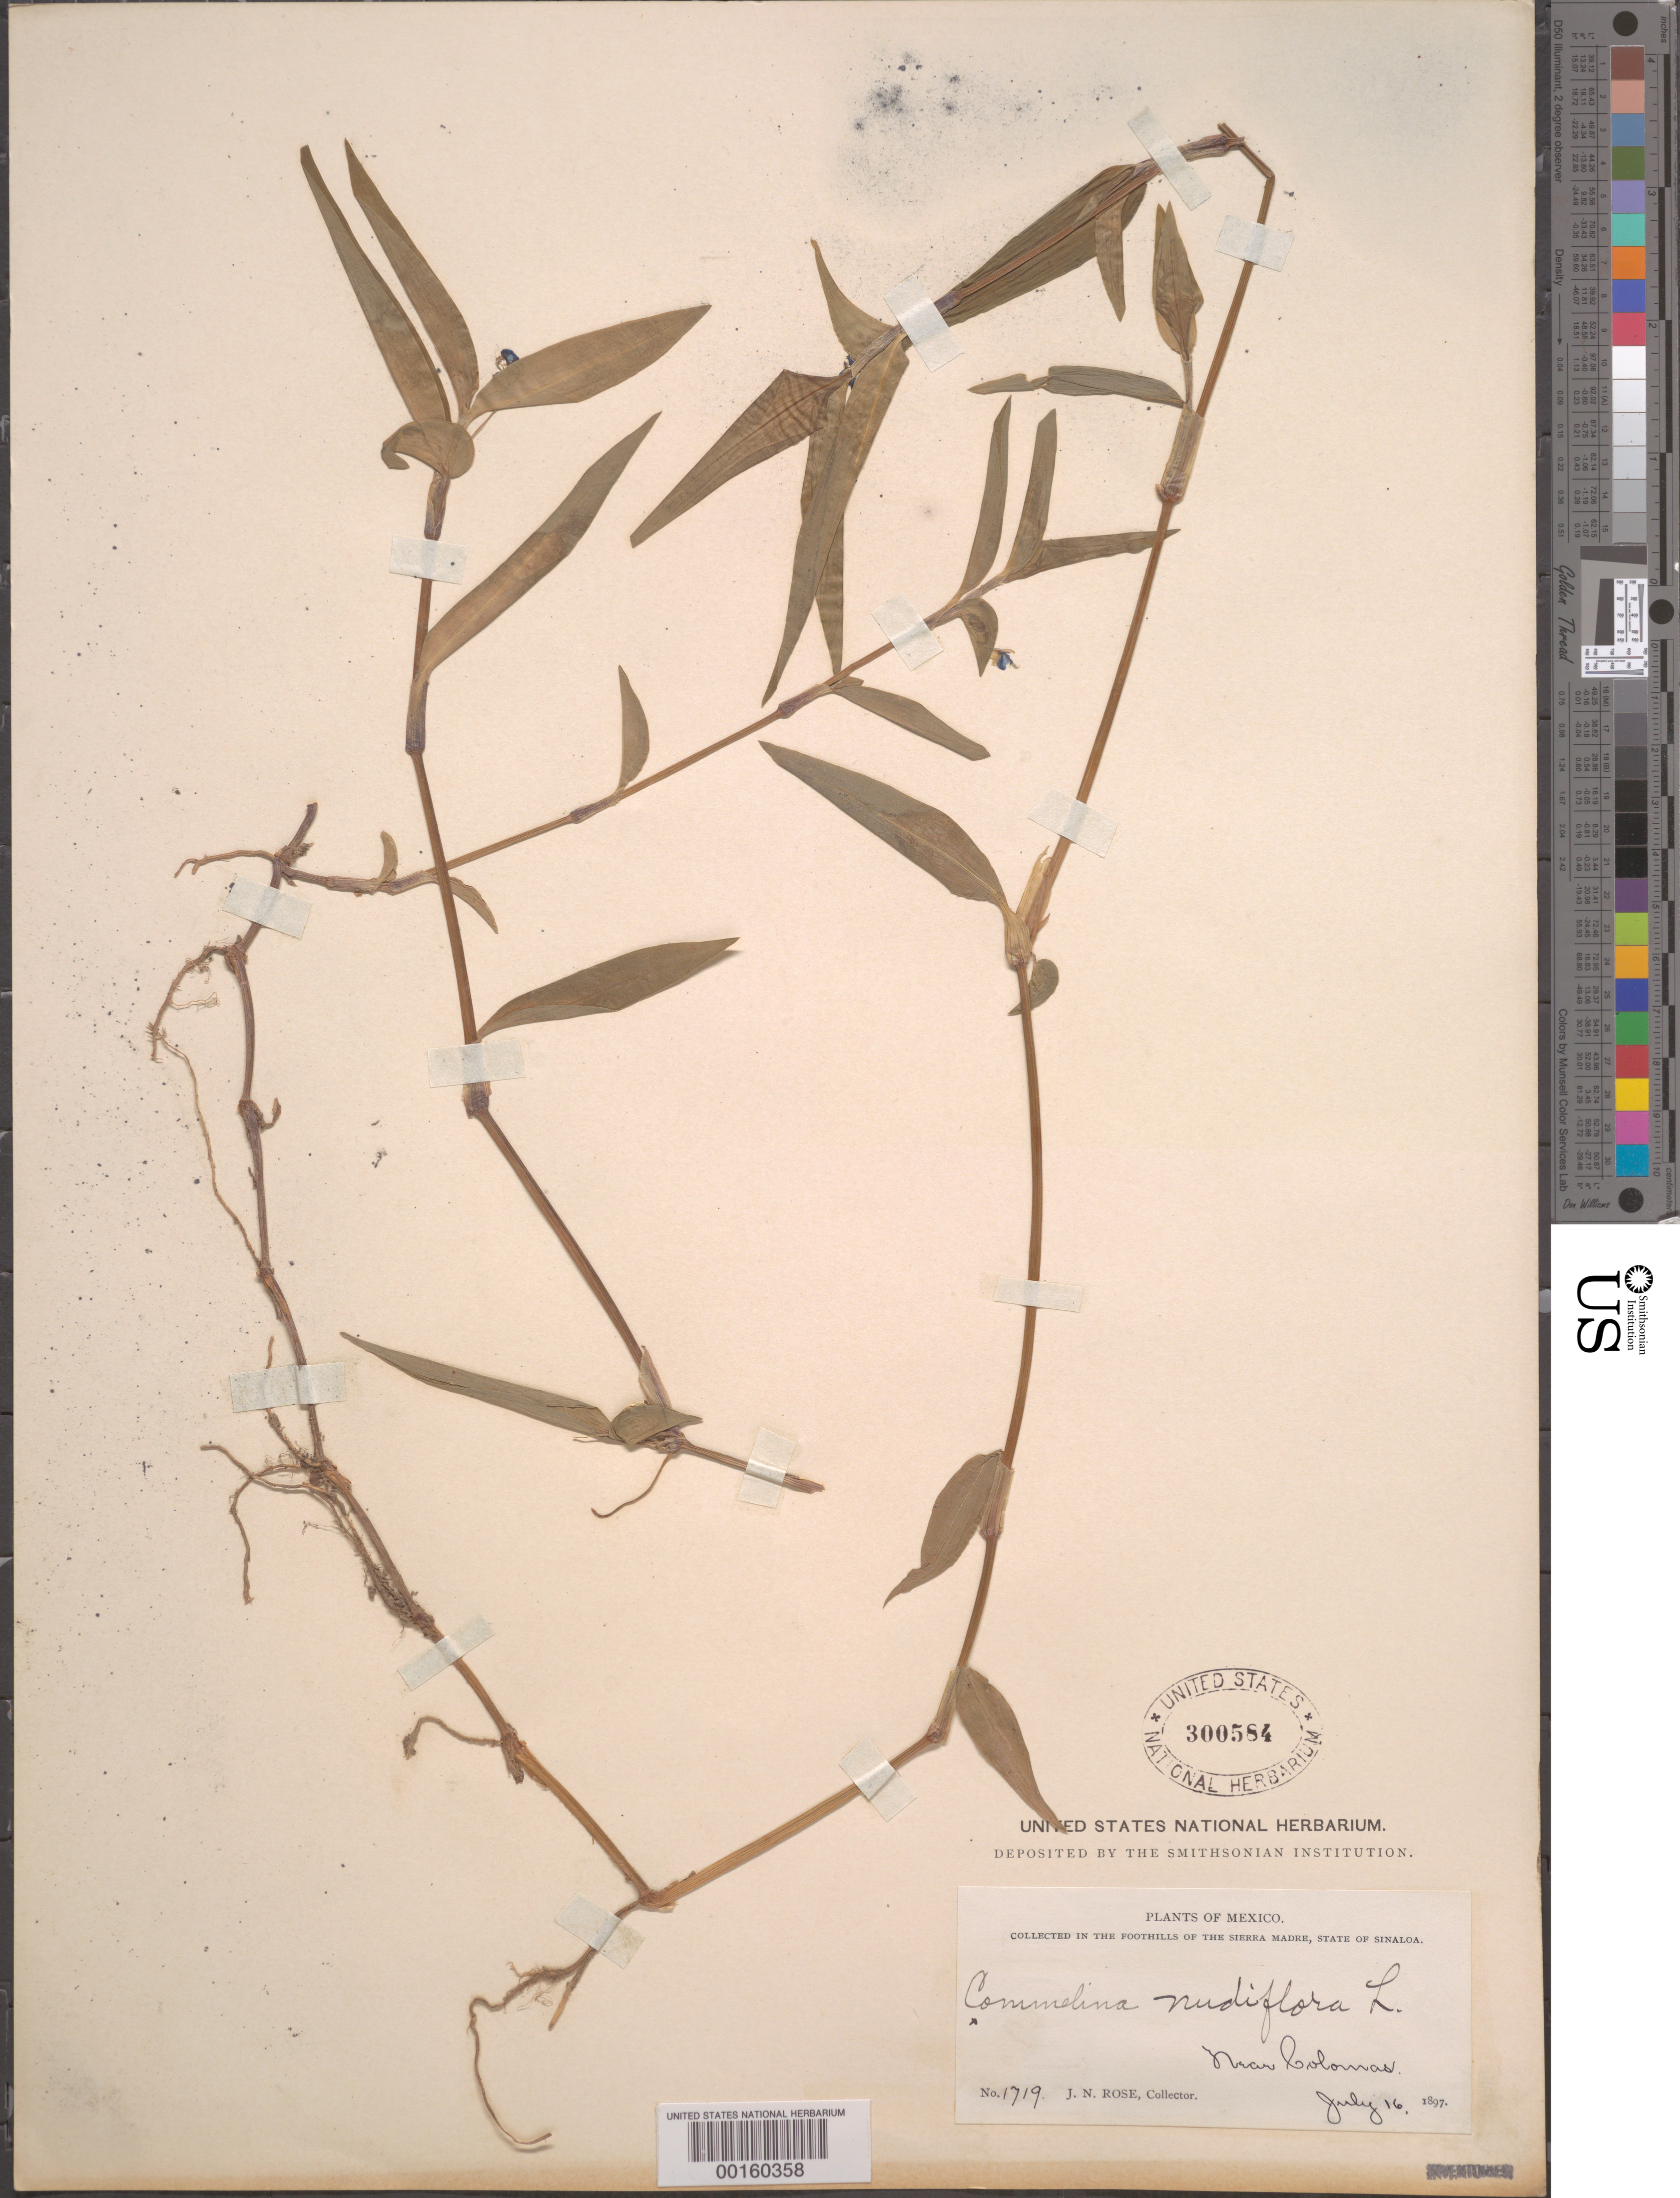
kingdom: Plantae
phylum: Tracheophyta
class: Liliopsida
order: Commelinales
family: Commelinaceae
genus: Commelina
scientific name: Commelina diffusa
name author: Burm. f.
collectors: J. N. Rose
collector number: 1719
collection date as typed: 16 Jul 1897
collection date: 1897-07-16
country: Mexico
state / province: Sinaloa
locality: Colomas; foothills of the Sierra Madre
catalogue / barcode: US 300584